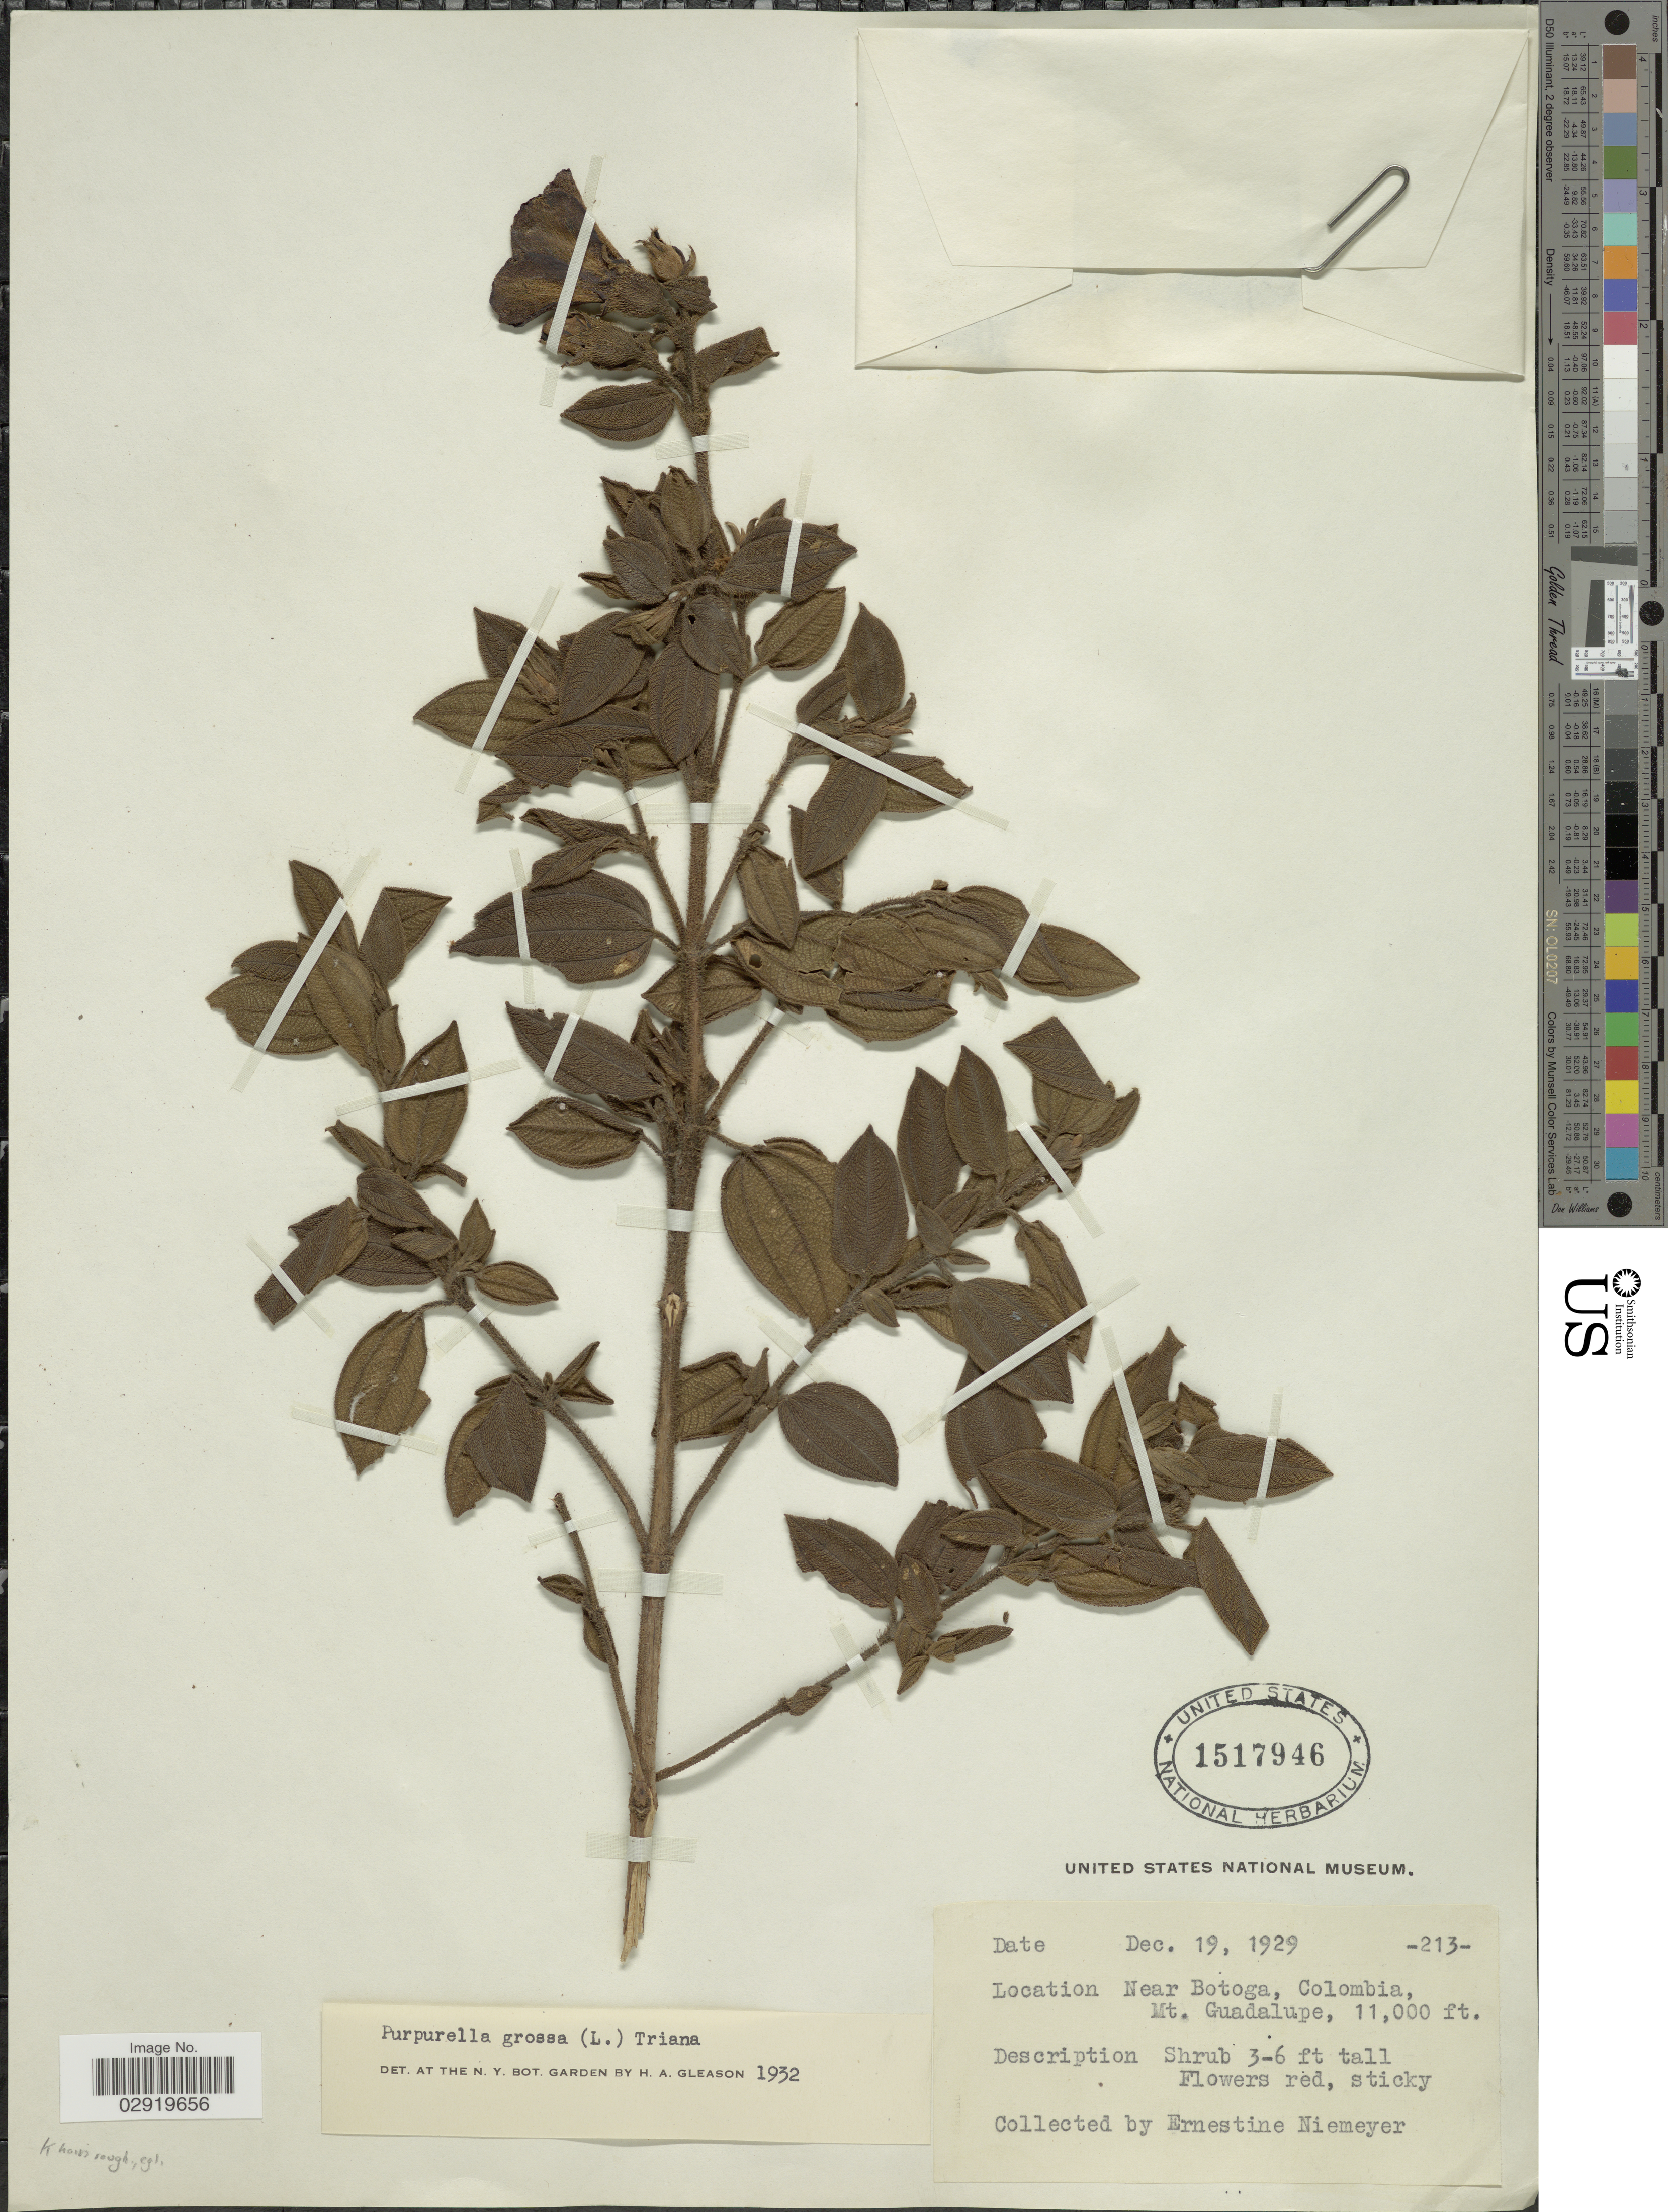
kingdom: Plantae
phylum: Tracheophyta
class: Magnoliopsida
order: Myrtales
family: Melastomataceae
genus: Chaetogastra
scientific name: Chaetogastra grossa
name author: (L. f.) P.J.F. Guim. & Michelang.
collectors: E. H. Niemeyer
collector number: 213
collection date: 1929-12-19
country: Colombia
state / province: Bogota D.C.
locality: Near Bogota, Mt. Guadalupe.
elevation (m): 3353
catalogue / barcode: US 1517946